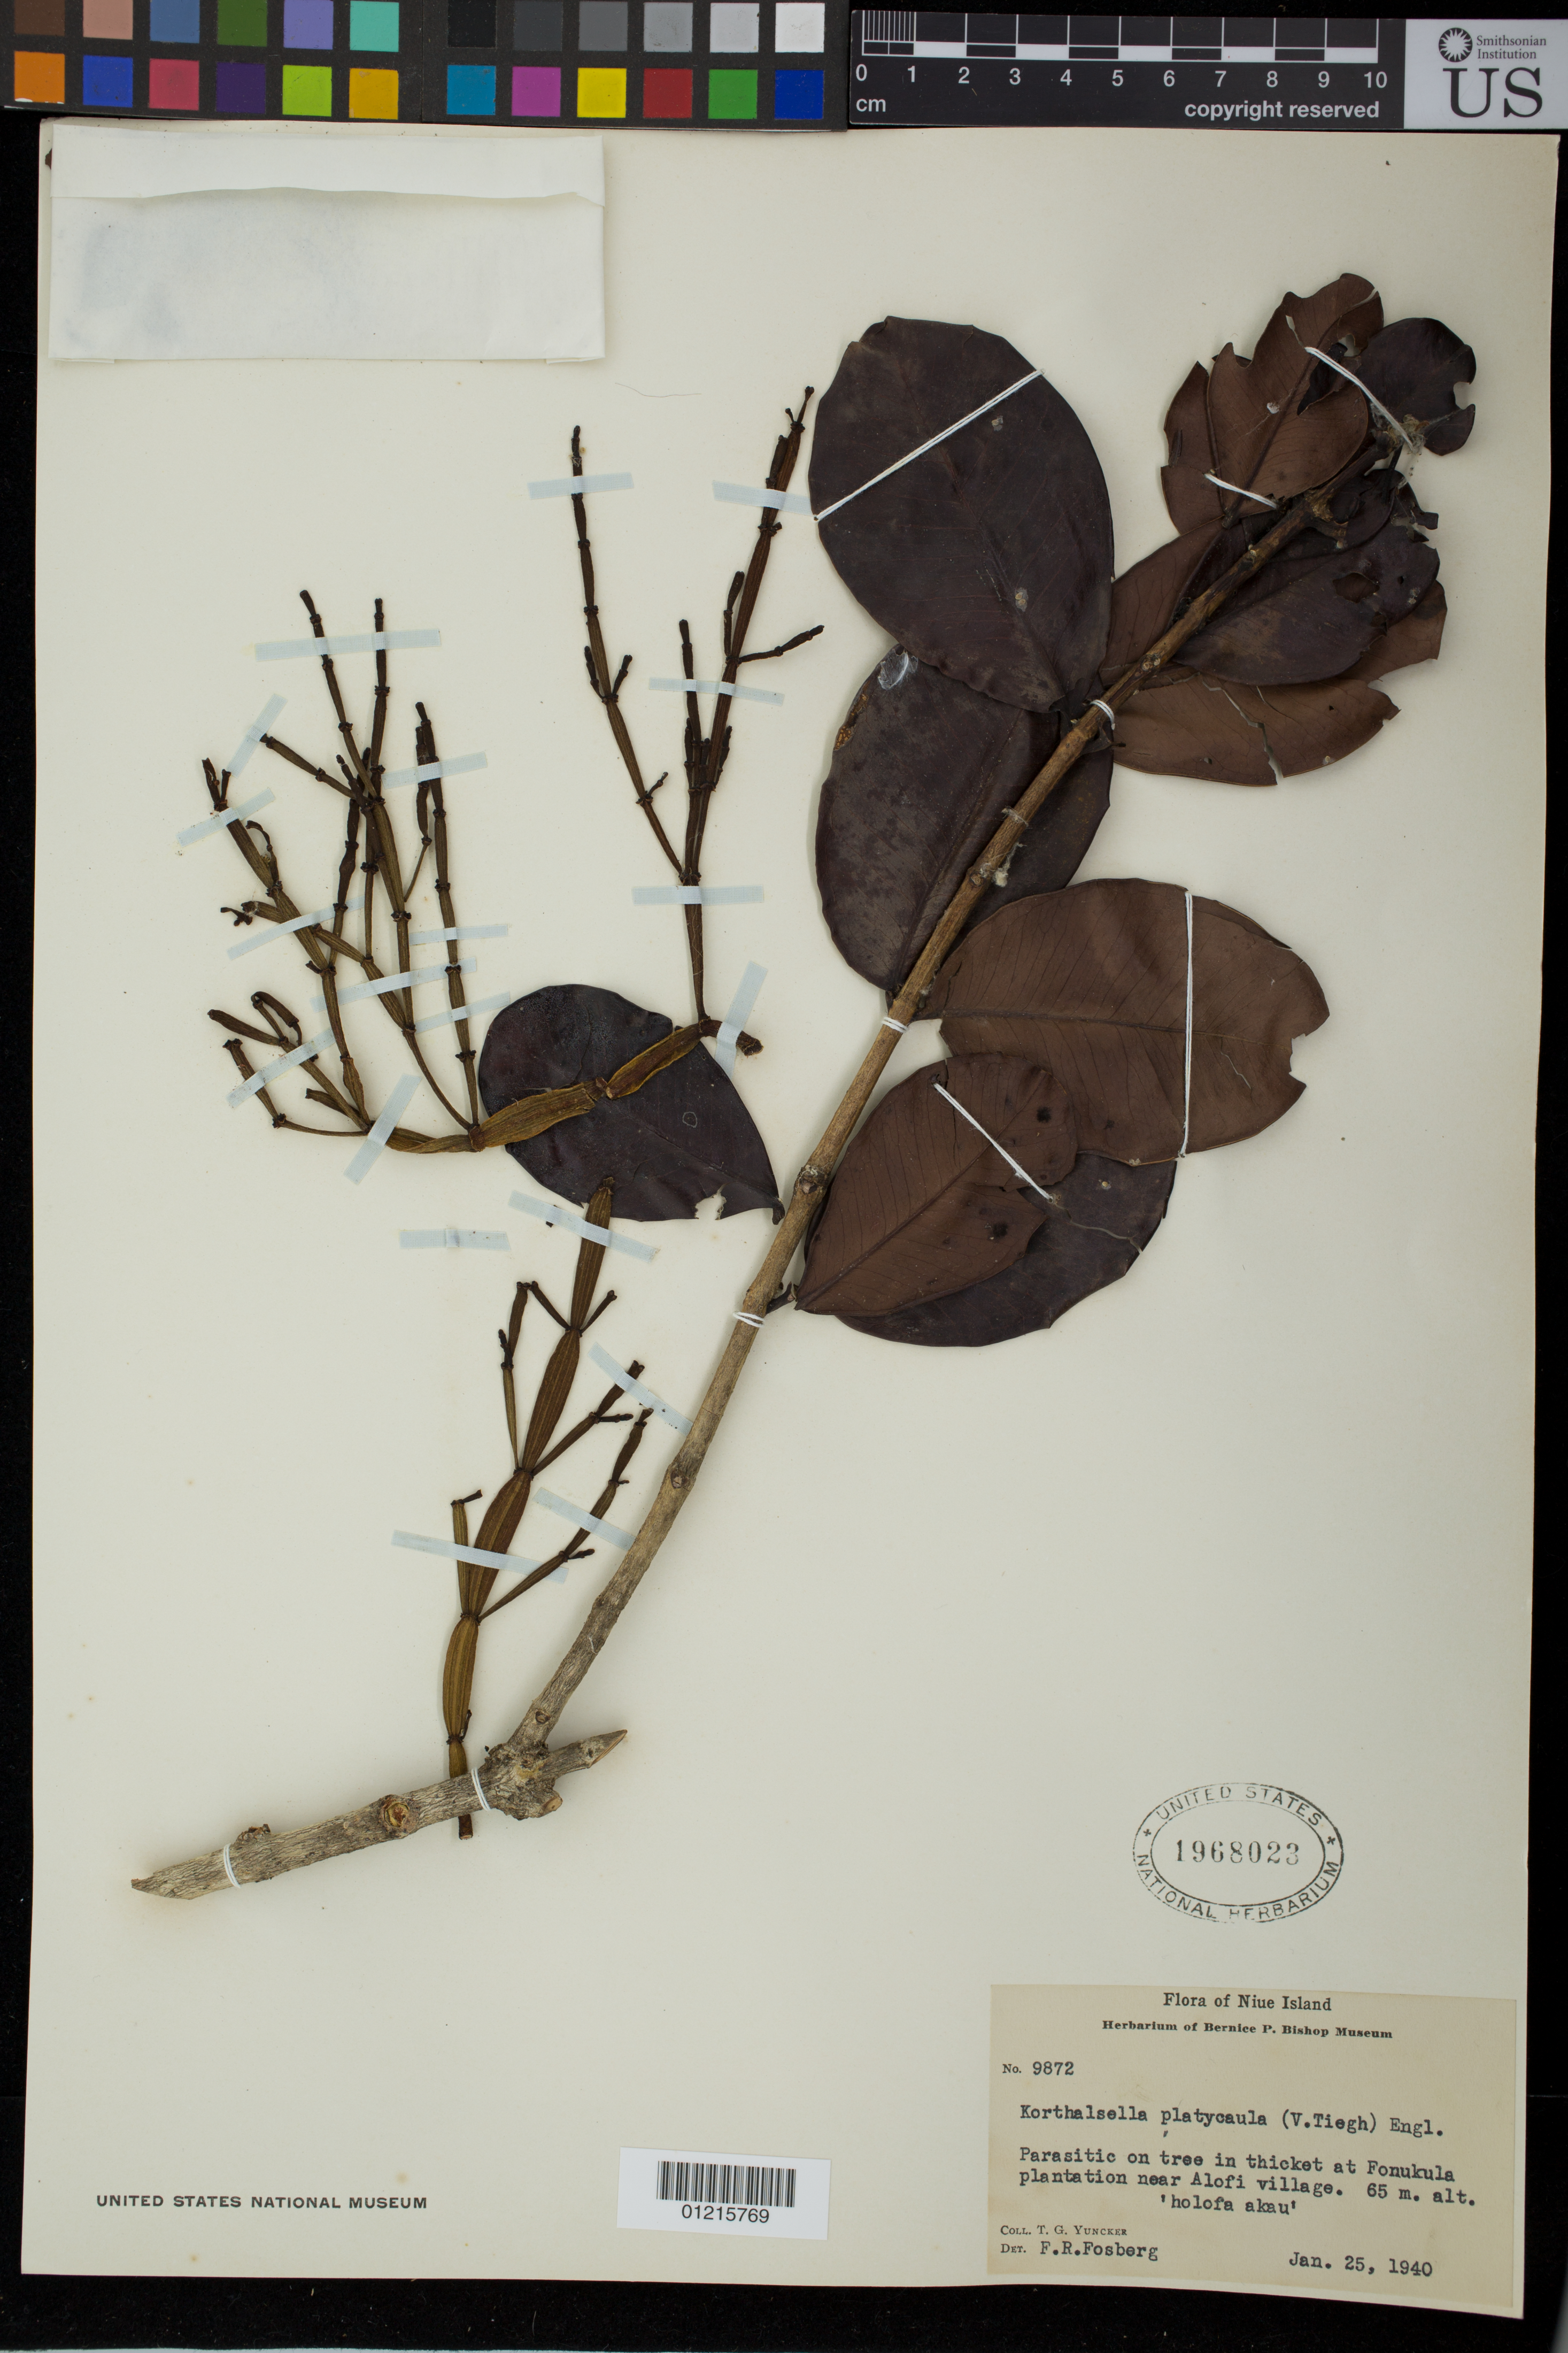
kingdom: Plantae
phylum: Tracheophyta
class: Magnoliopsida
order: Santalales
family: Viscaceae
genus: Korthalsella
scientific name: Korthalsella platycaula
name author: (Tiegh.) Engl.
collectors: T. G. Yuncker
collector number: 9872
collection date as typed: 25 Jan 1940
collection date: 1940-01-25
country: Niue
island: Niue I.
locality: At Fonukula Plantation near Alofi Village.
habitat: In thicket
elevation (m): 65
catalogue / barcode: US 1968023